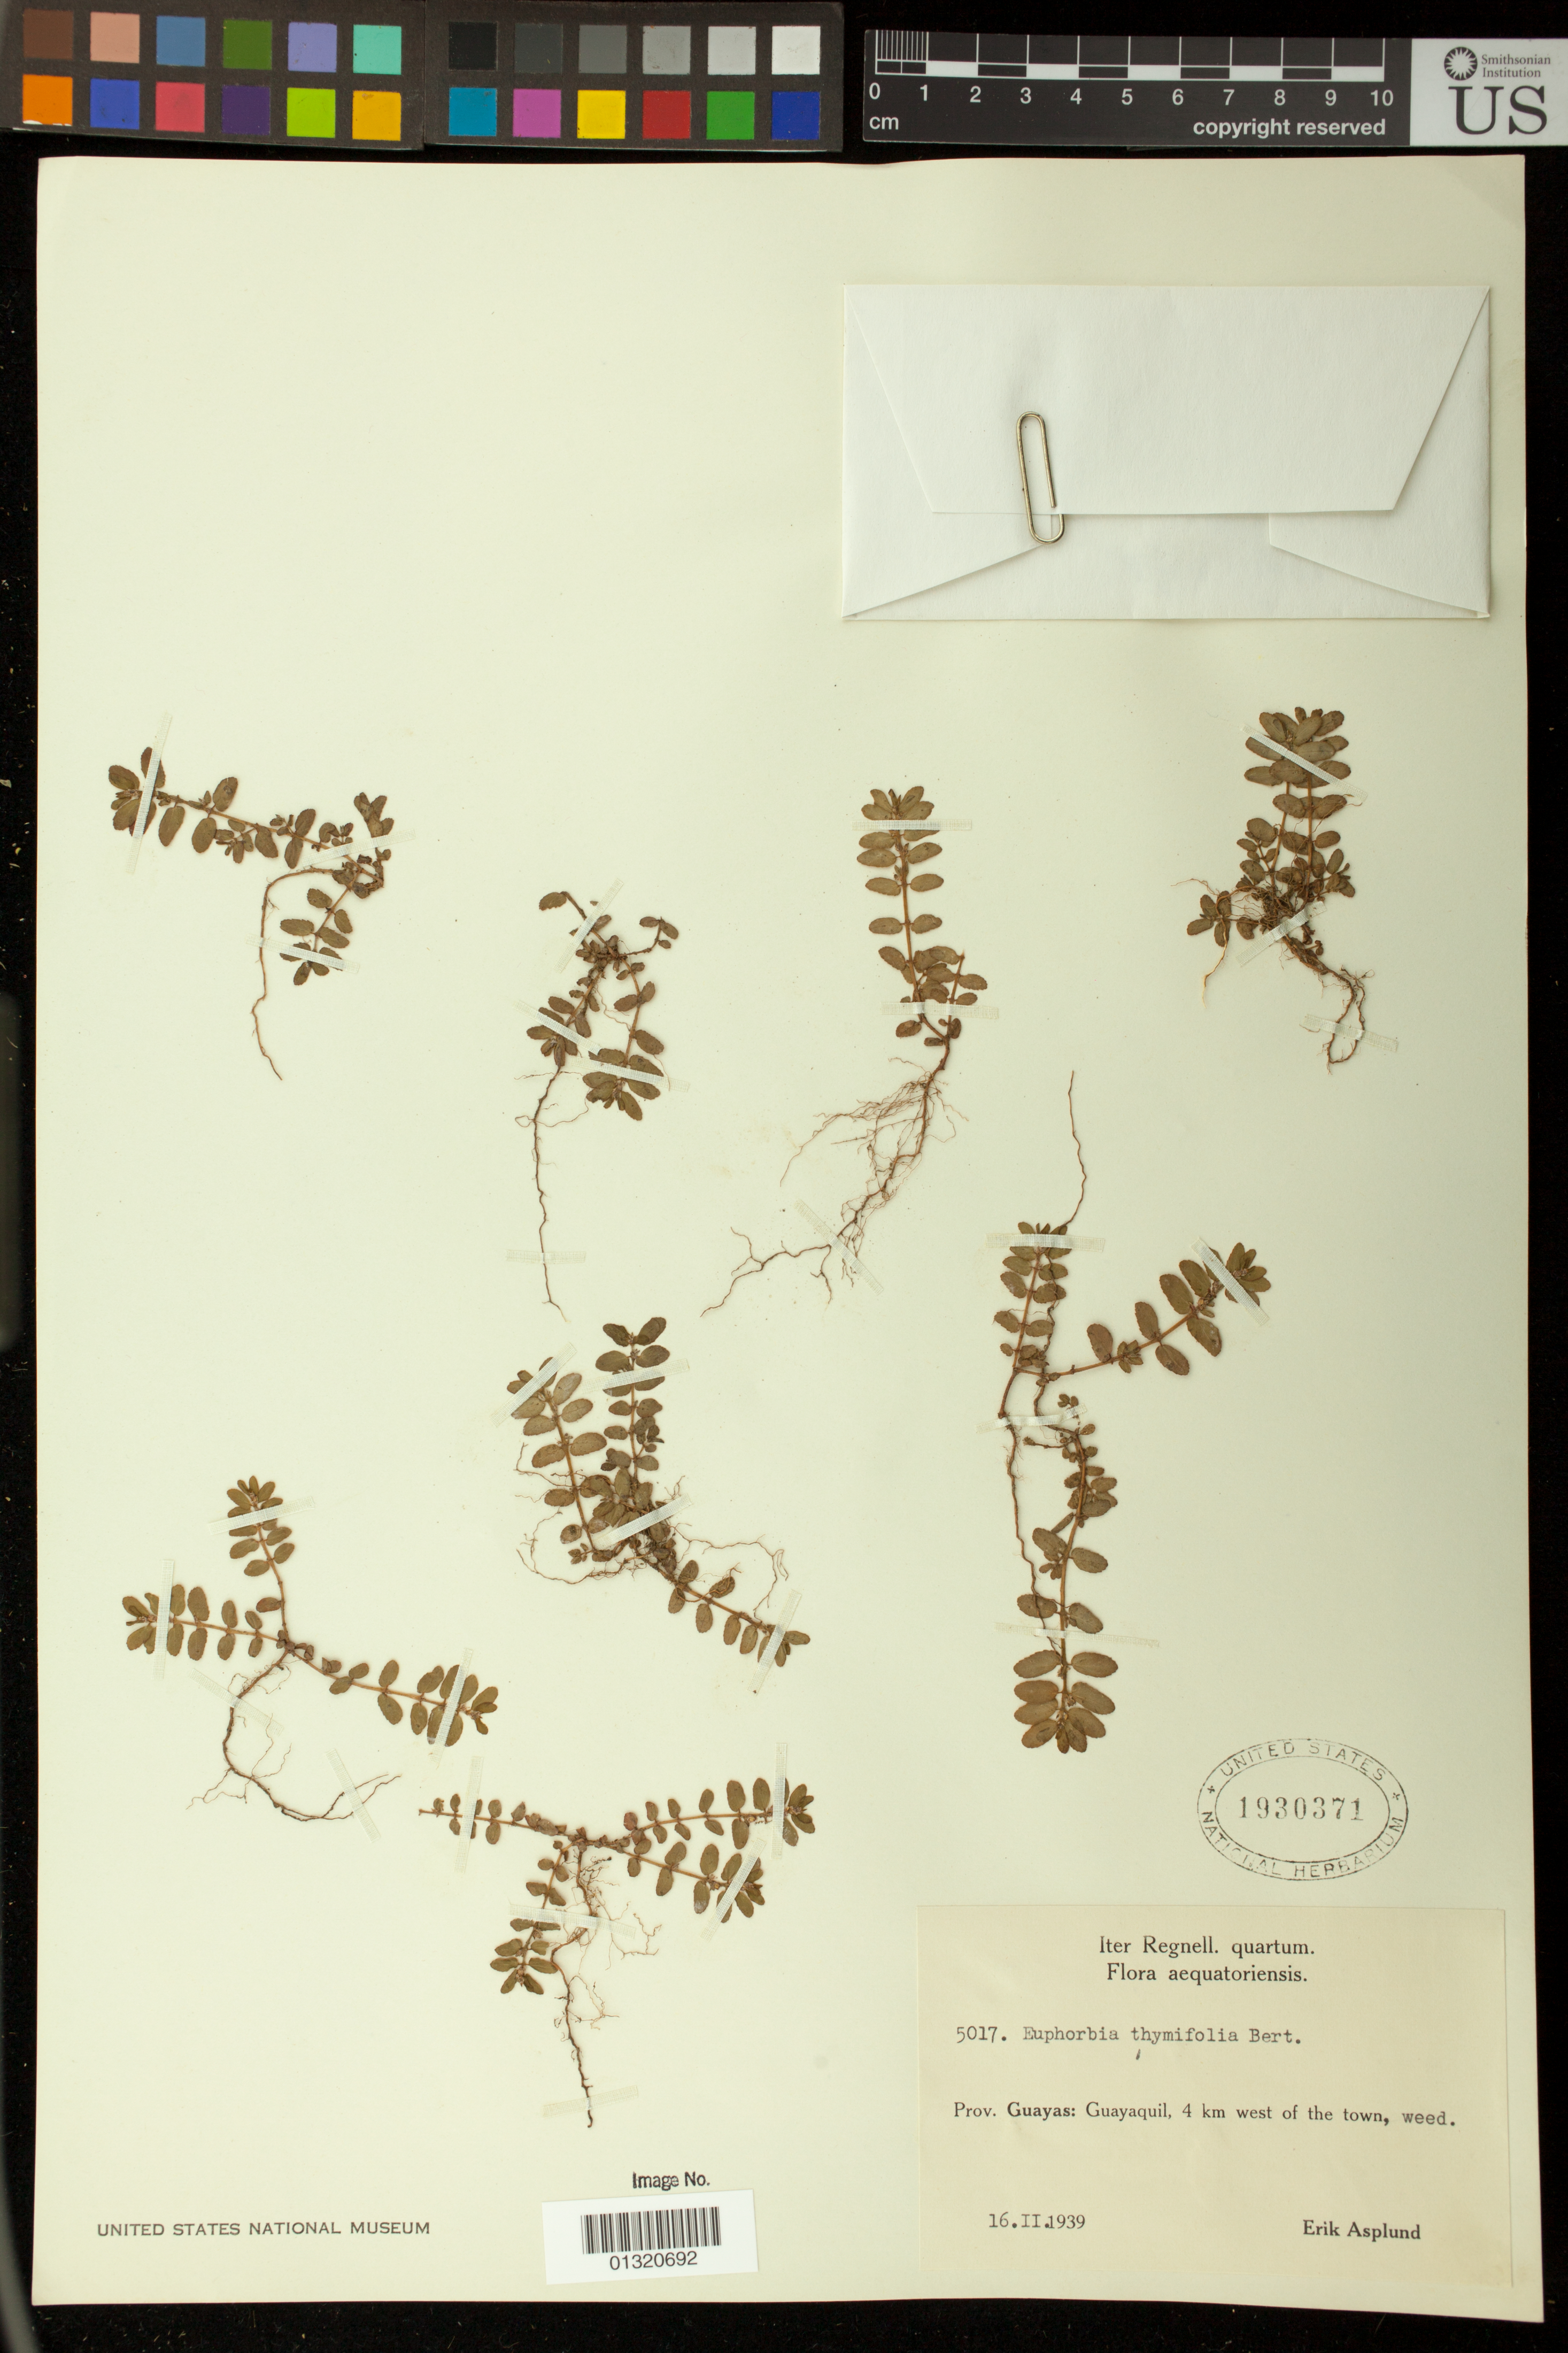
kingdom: Plantae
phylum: Tracheophyta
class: Magnoliopsida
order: Malpighiales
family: Euphorbiaceae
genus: Euphorbia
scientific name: Euphorbia thymifolia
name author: L.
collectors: E. Asplund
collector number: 5017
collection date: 1939-02-16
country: Ecuador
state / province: Guayas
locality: Guayaquil, 4 km west of the town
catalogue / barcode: US 1930371